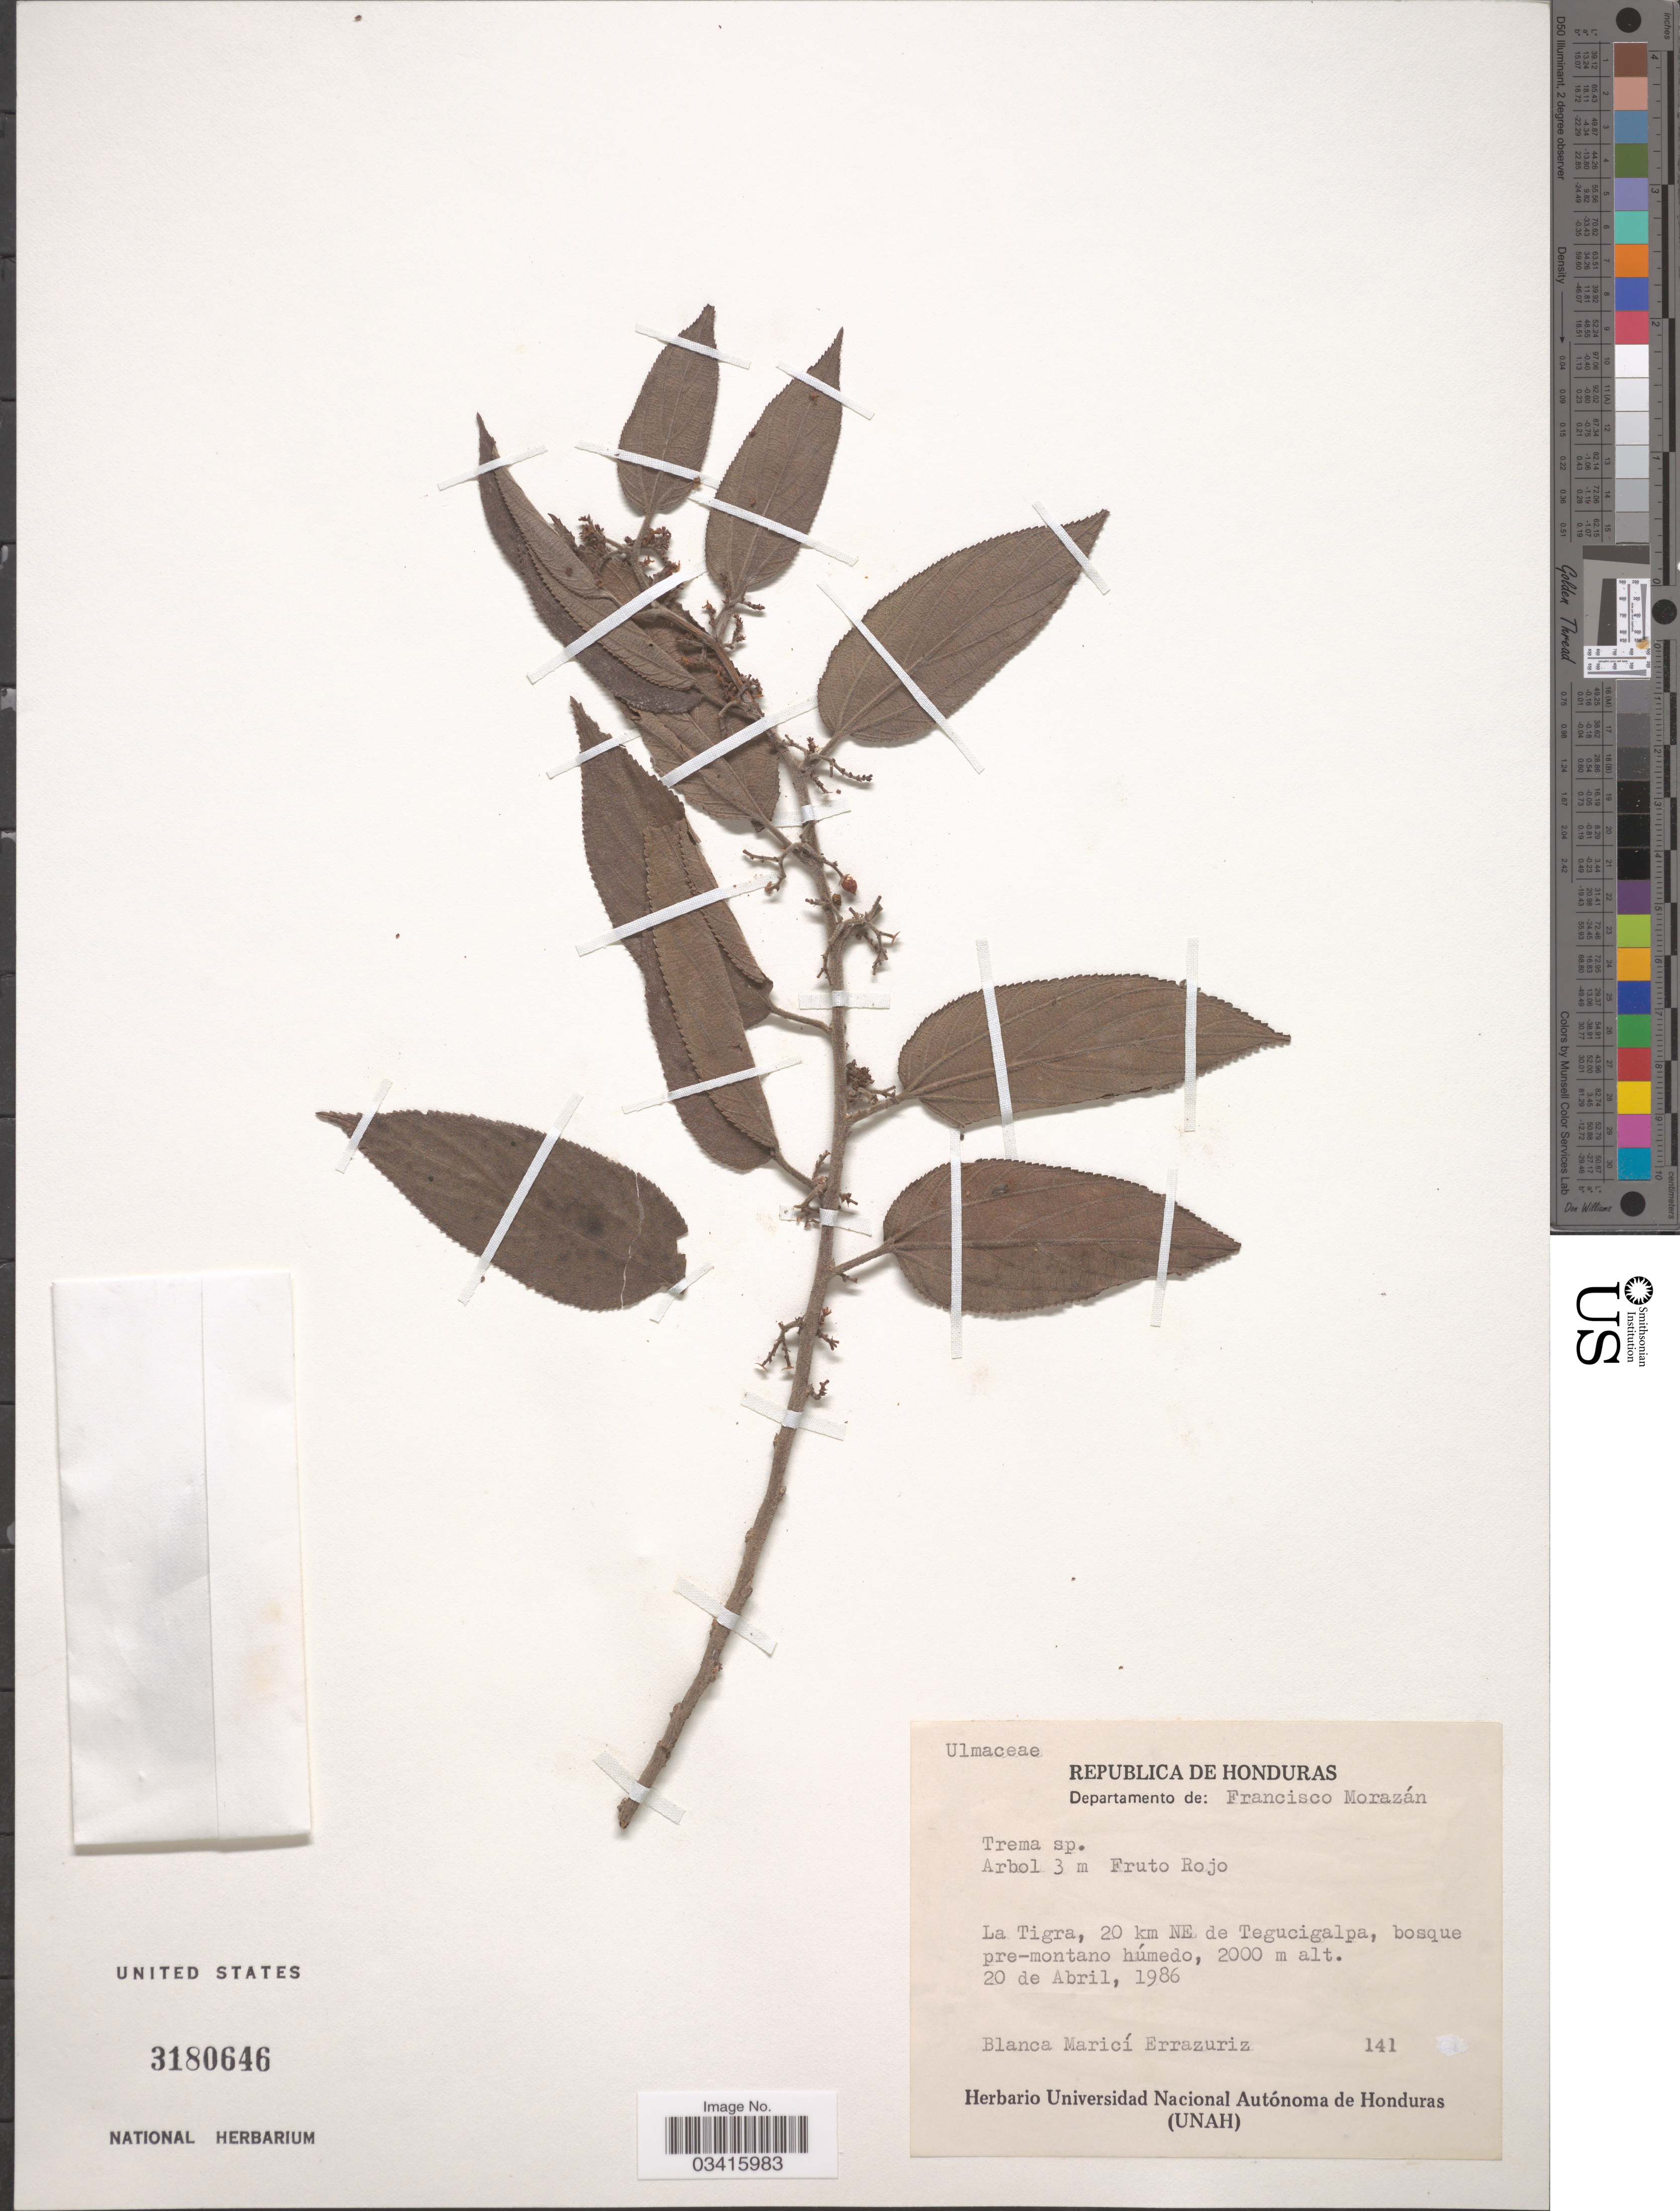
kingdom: Plantae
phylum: Tracheophyta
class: Magnoliopsida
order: Rosales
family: Cannabaceae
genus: Trema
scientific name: Trema sp.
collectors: B. Errazuriz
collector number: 141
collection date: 1986-04-20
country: Honduras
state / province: Fco. Morazán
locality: Departamento de: Francisco Morazán. La Tigra, 20 km NE de Tegucigalpa.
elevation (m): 2000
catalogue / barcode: US 3180646